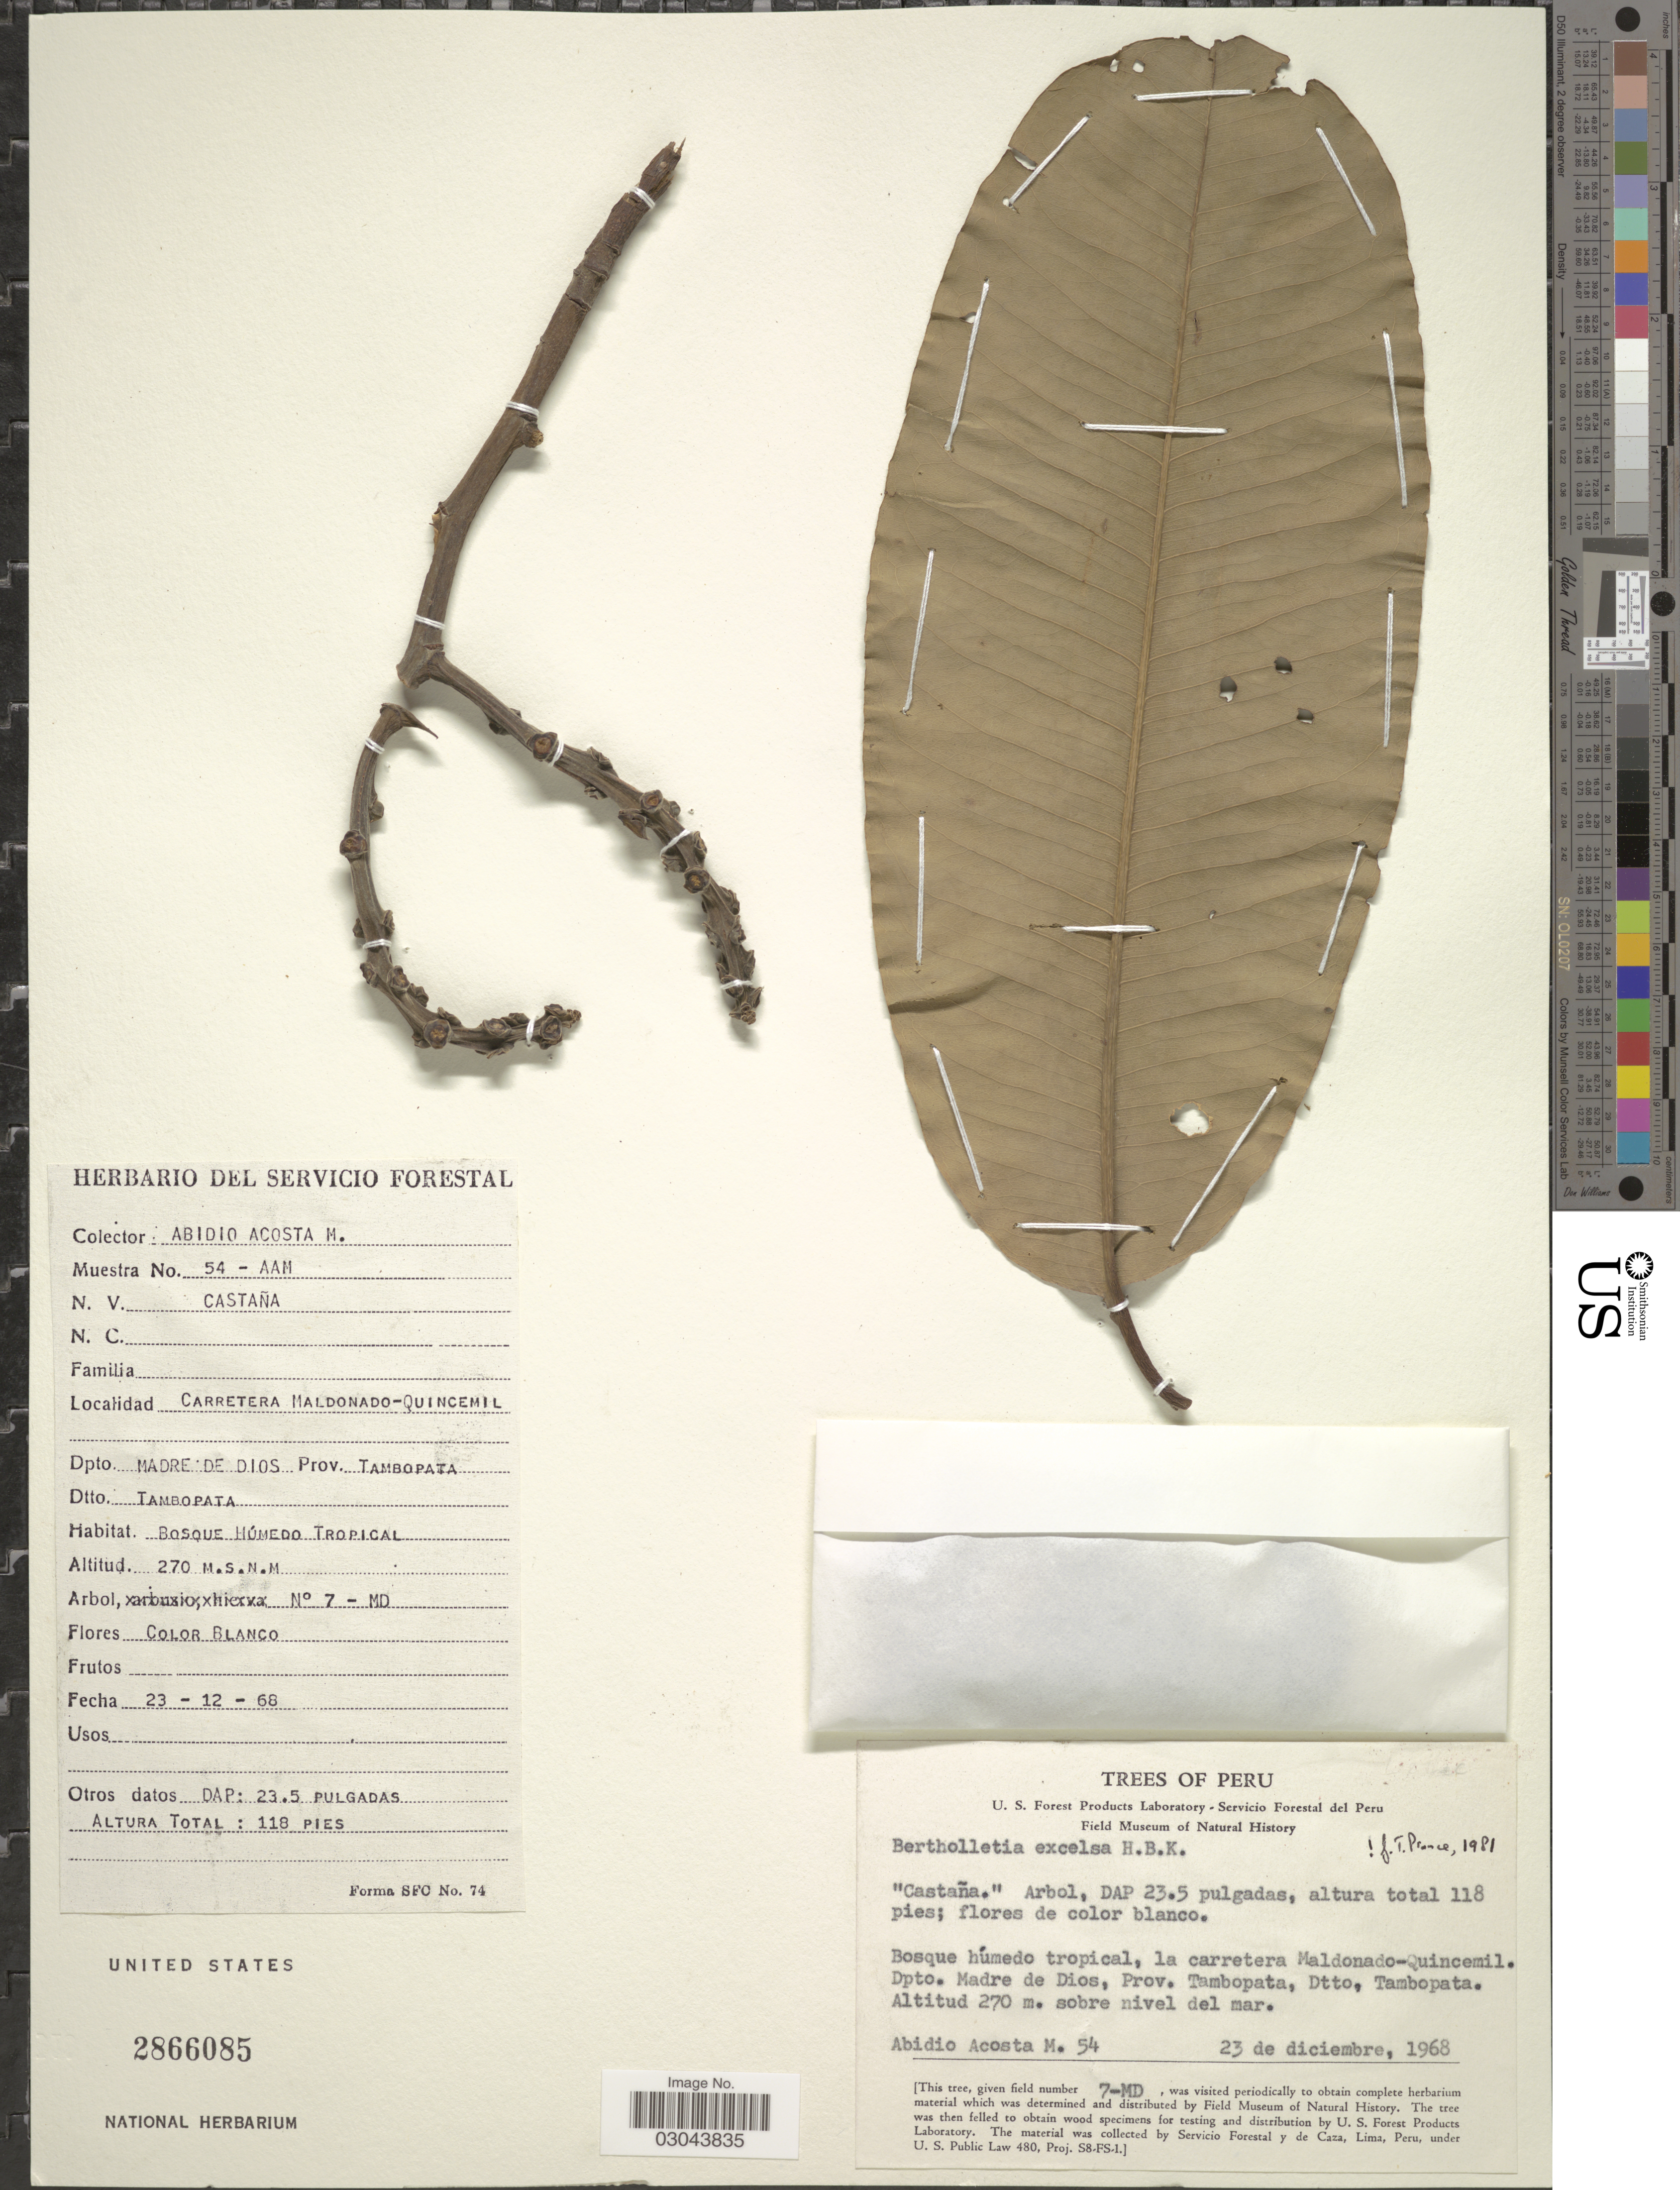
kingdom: Plantae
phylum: Tracheophyta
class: Magnoliopsida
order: Ericales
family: Lecythidaceae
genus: Bertholletia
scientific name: Bertholletia excelsa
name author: Bonpl.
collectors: A. Acosta M.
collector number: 54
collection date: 1968-12-23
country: Peru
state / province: Madre de Dios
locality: Carretera Maldonado-Quincemil. Dpto. Madre de Dios. Prov. Tambopata. Dtto. Tambopata.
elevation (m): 270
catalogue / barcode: US 2866085